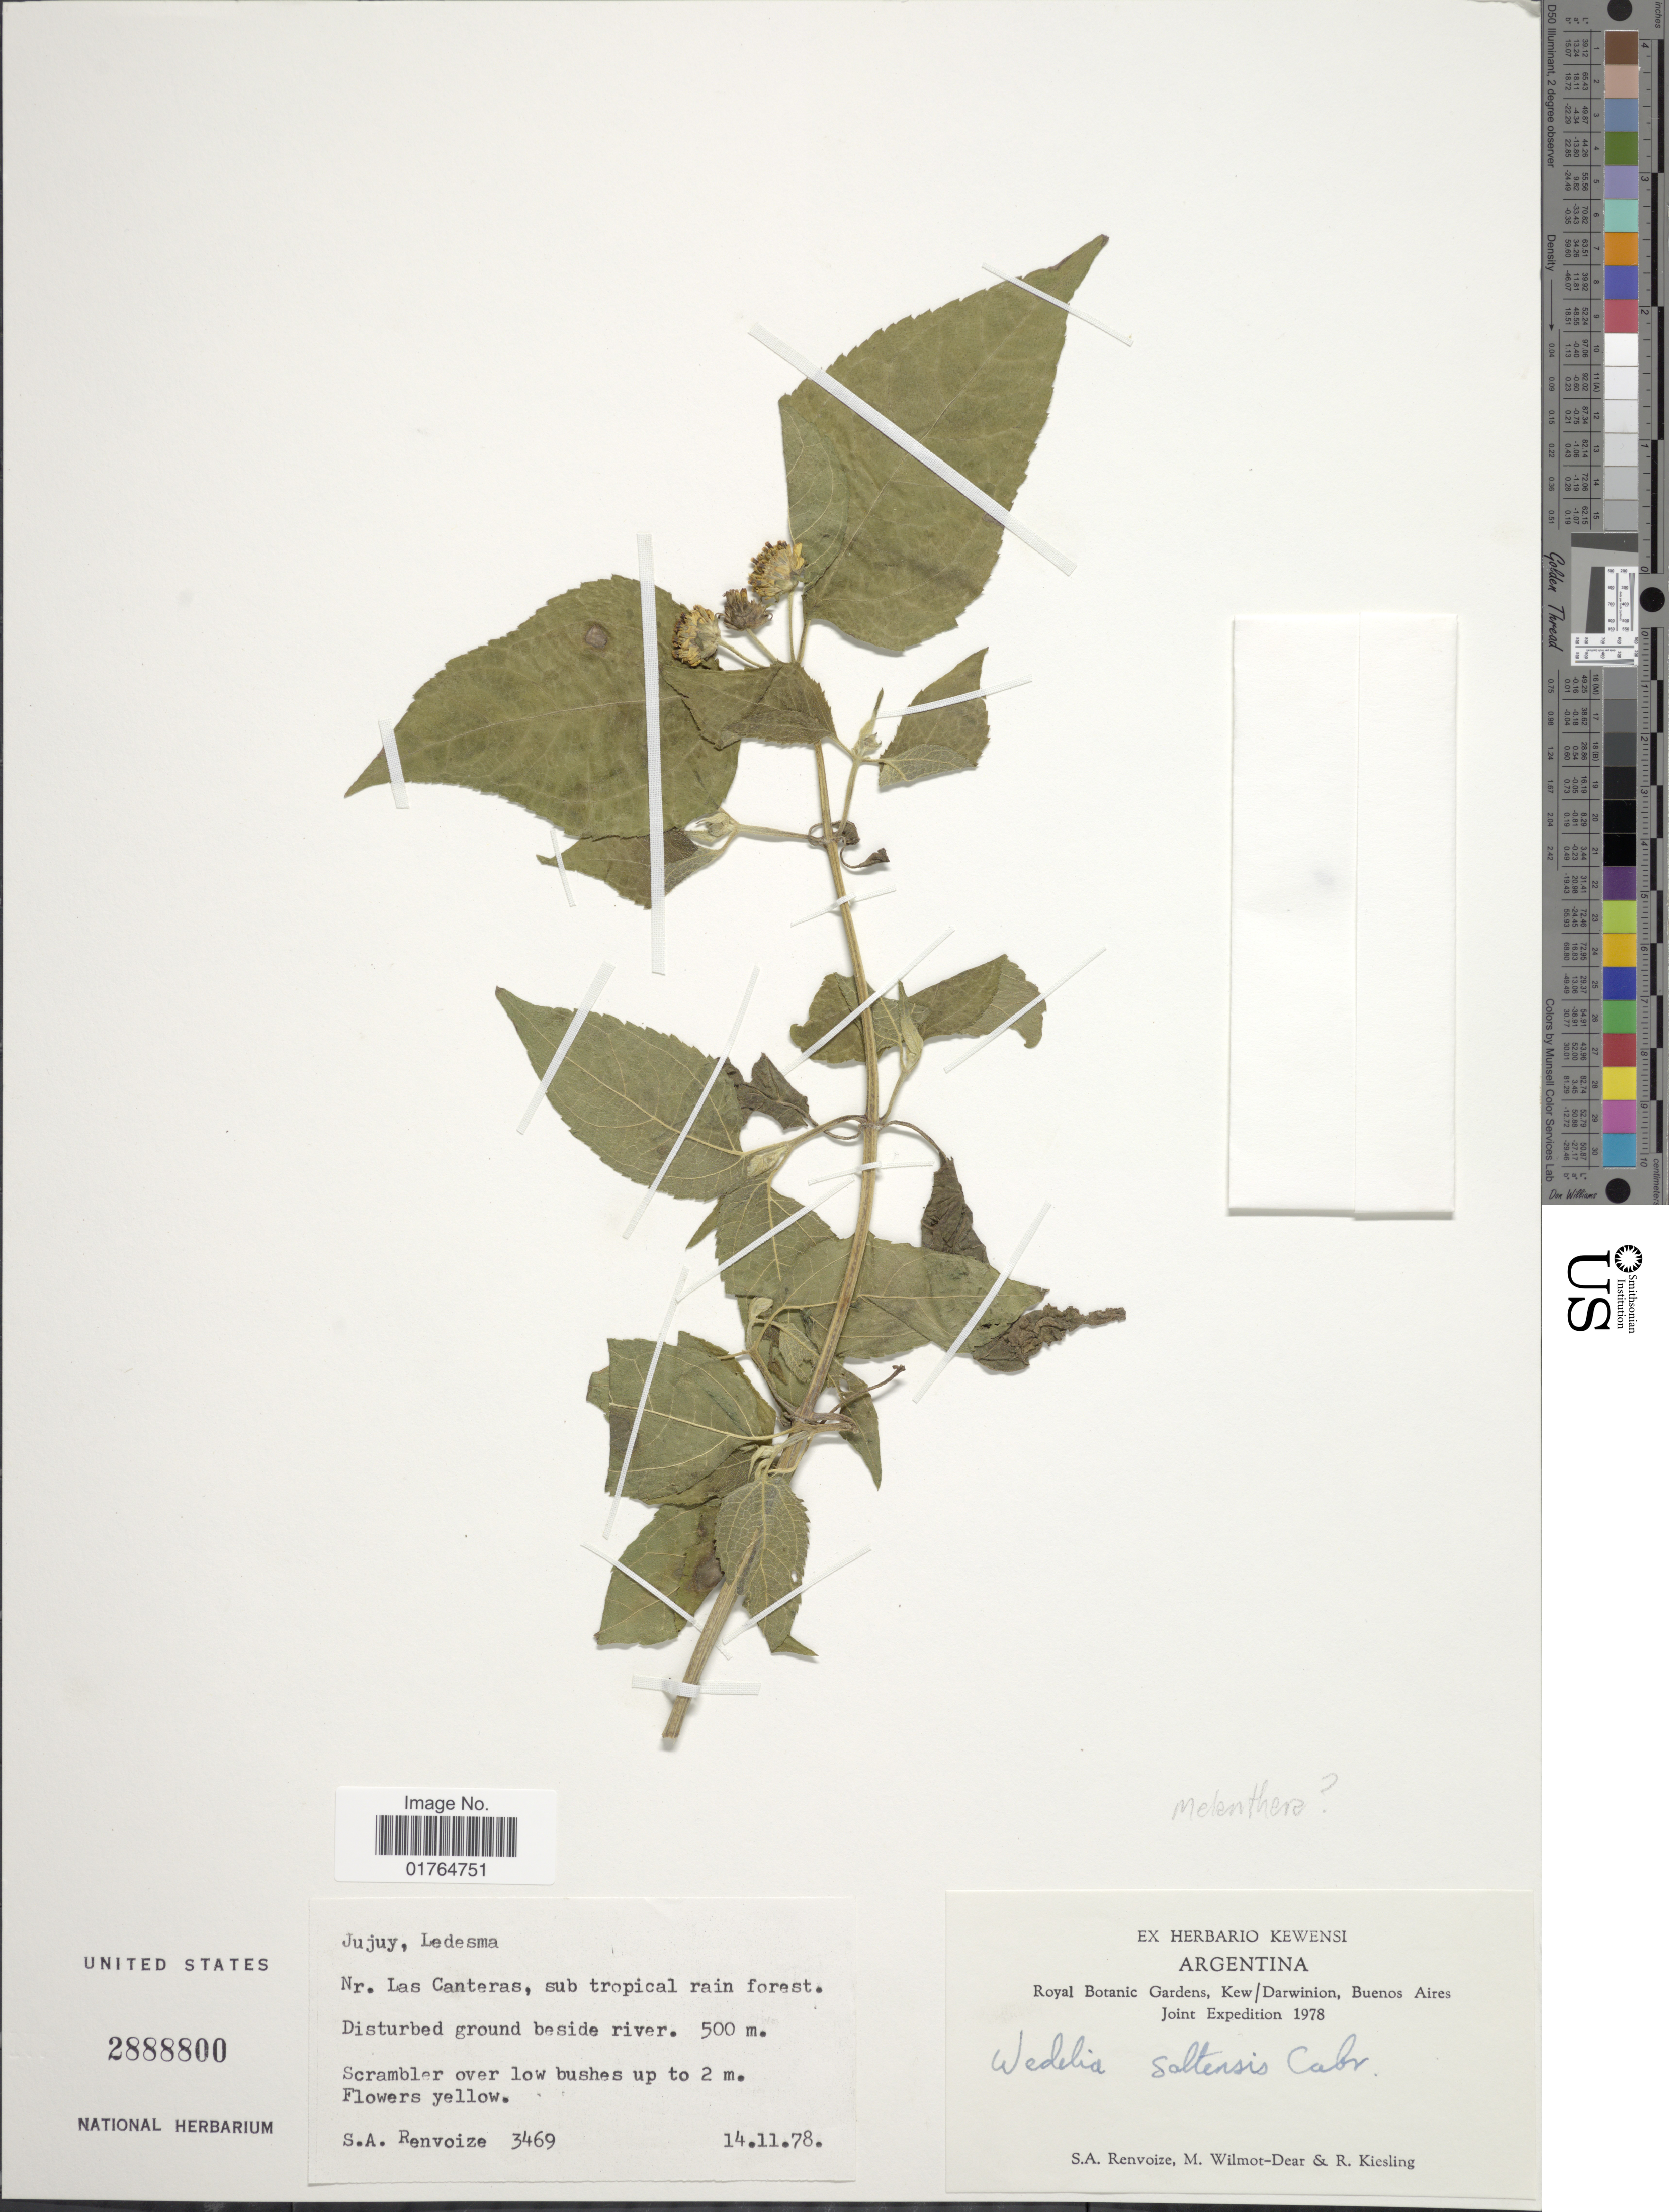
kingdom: Plantae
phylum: Tracheophyta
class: Magnoliopsida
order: Asterales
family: Asteraceae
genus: Wedelia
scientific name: Wedelia saltensis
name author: Cabrera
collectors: S. A. Renvoize, M. Wilmot-Dear & R. Kiesling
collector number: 3469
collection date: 1978-11-14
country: Argentina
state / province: Jujuy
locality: Ledesma, nr. Las Canteras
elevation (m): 500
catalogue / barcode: US 2888800